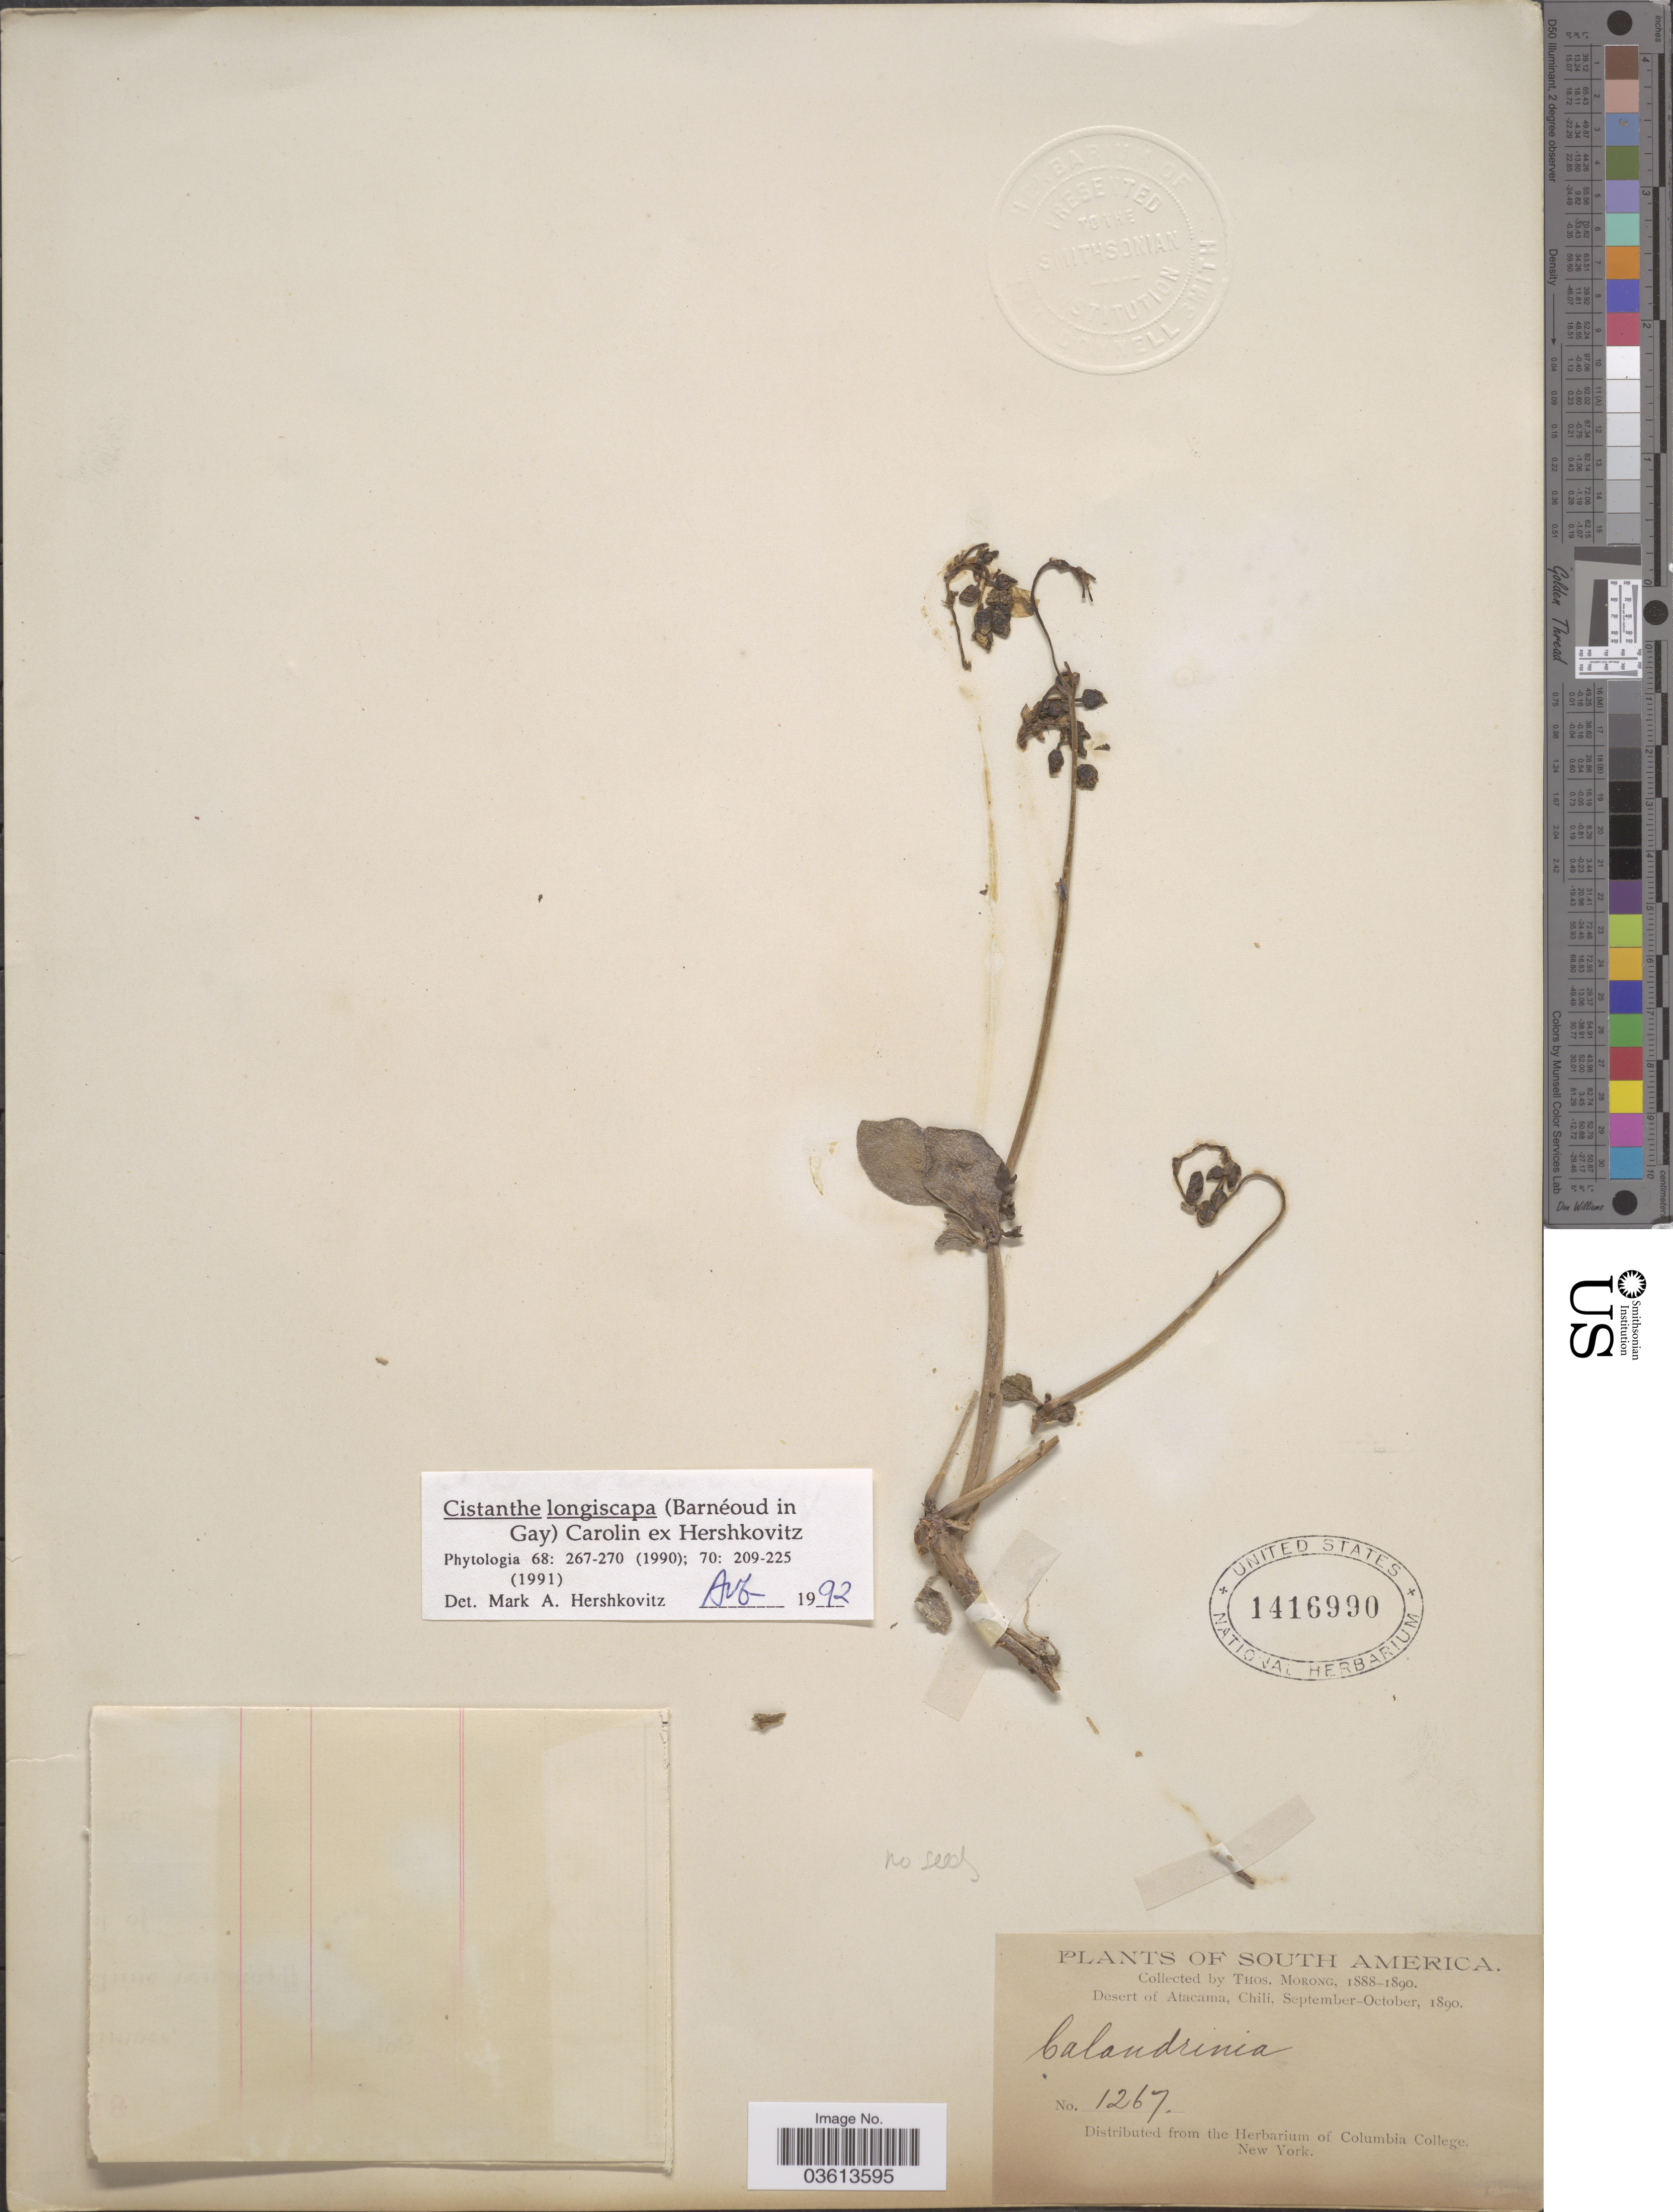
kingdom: Plantae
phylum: Tracheophyta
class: Magnoliopsida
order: Caryophyllales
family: Montiaceae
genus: Cistanthe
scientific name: Cistanthe longiscapa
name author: (Barnéoud) Carolin ex Hershk.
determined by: Hershkovitz, M. A.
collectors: ex herb. T. Morong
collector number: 1267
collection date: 1890-09/1890-10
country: Chile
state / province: Atacama (III)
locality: Desert of Atacama.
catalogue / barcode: US 1416990